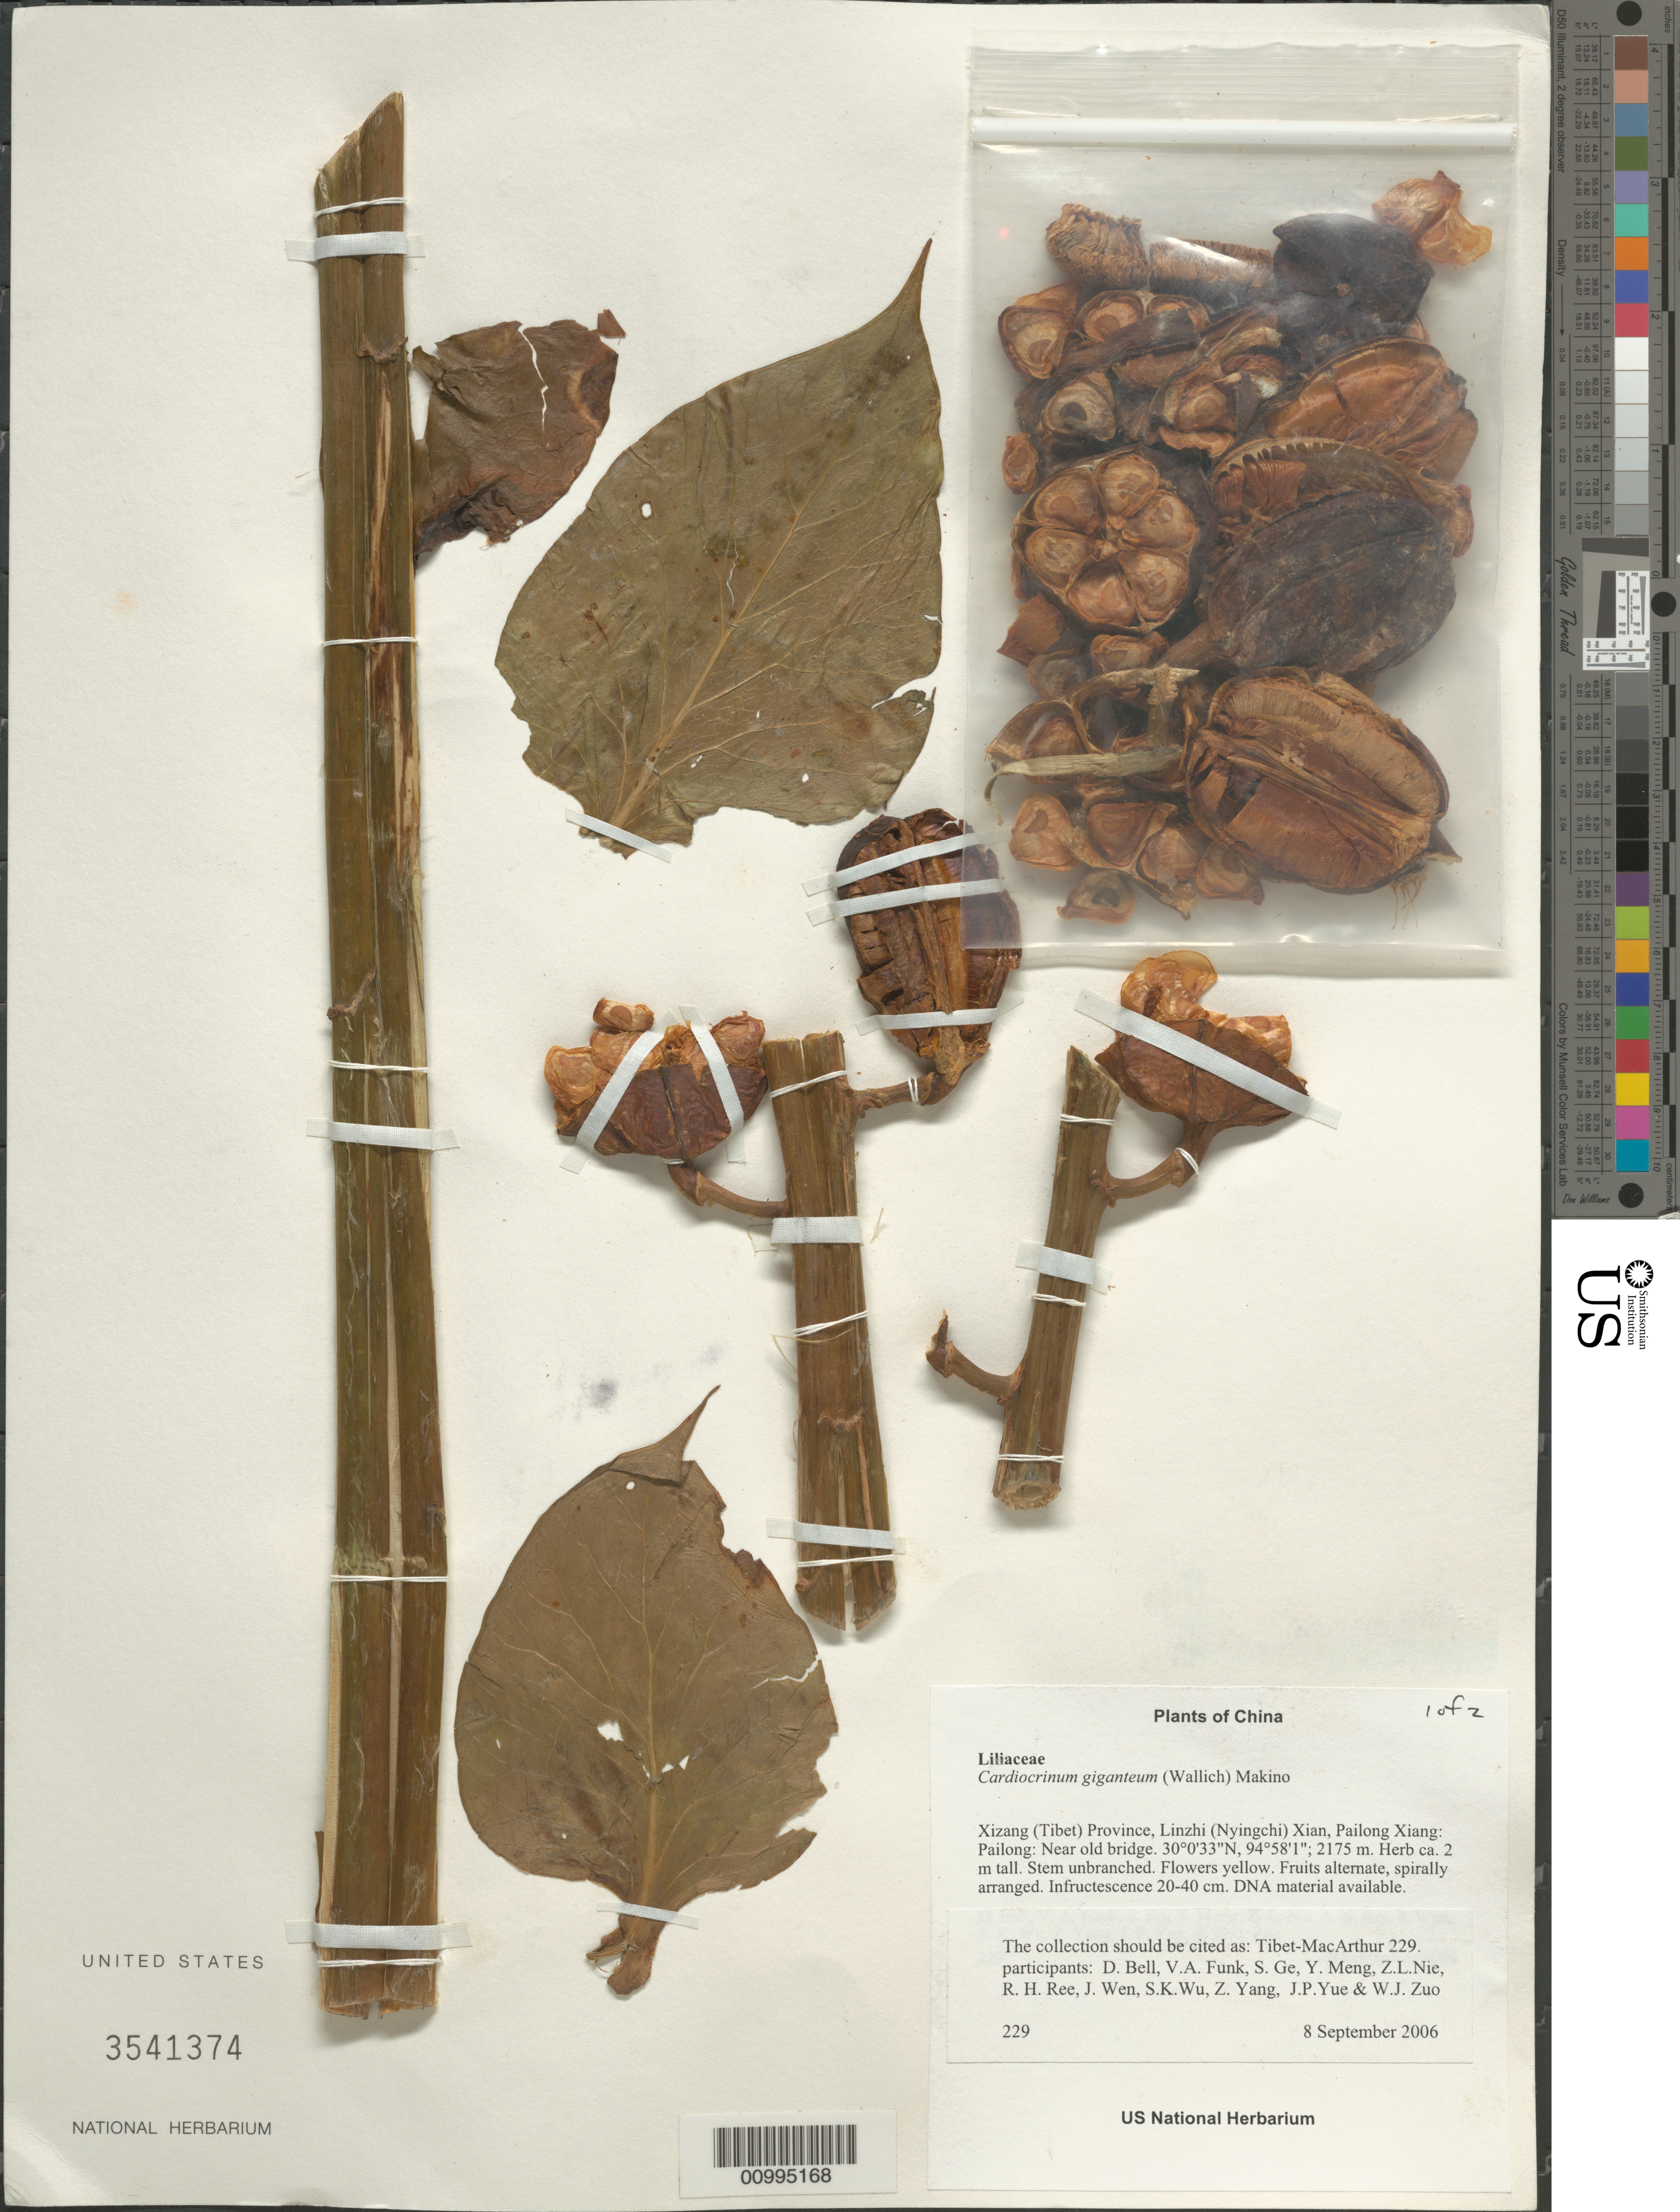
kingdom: Plantae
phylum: Tracheophyta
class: Liliopsida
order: Liliales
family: Liliaceae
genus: Cardiocrinum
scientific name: Cardiocrinum giganteum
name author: (Wall.) Makino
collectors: Tibet-MacArthur, D. A. Bell, V. Funk, S. Ge, Y. Meng, Z. Nie, R. Ree, J. Wen, S. K. Wu, Z. Yang, J. Yue & W. Zuo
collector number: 229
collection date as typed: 08 Sep 2006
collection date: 2006-09-08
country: China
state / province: Xizang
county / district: Linzhi (Nyingchi) Xian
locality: Pailong Xiang: Pailong. Near old bridge.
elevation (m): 2175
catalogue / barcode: US 3541374